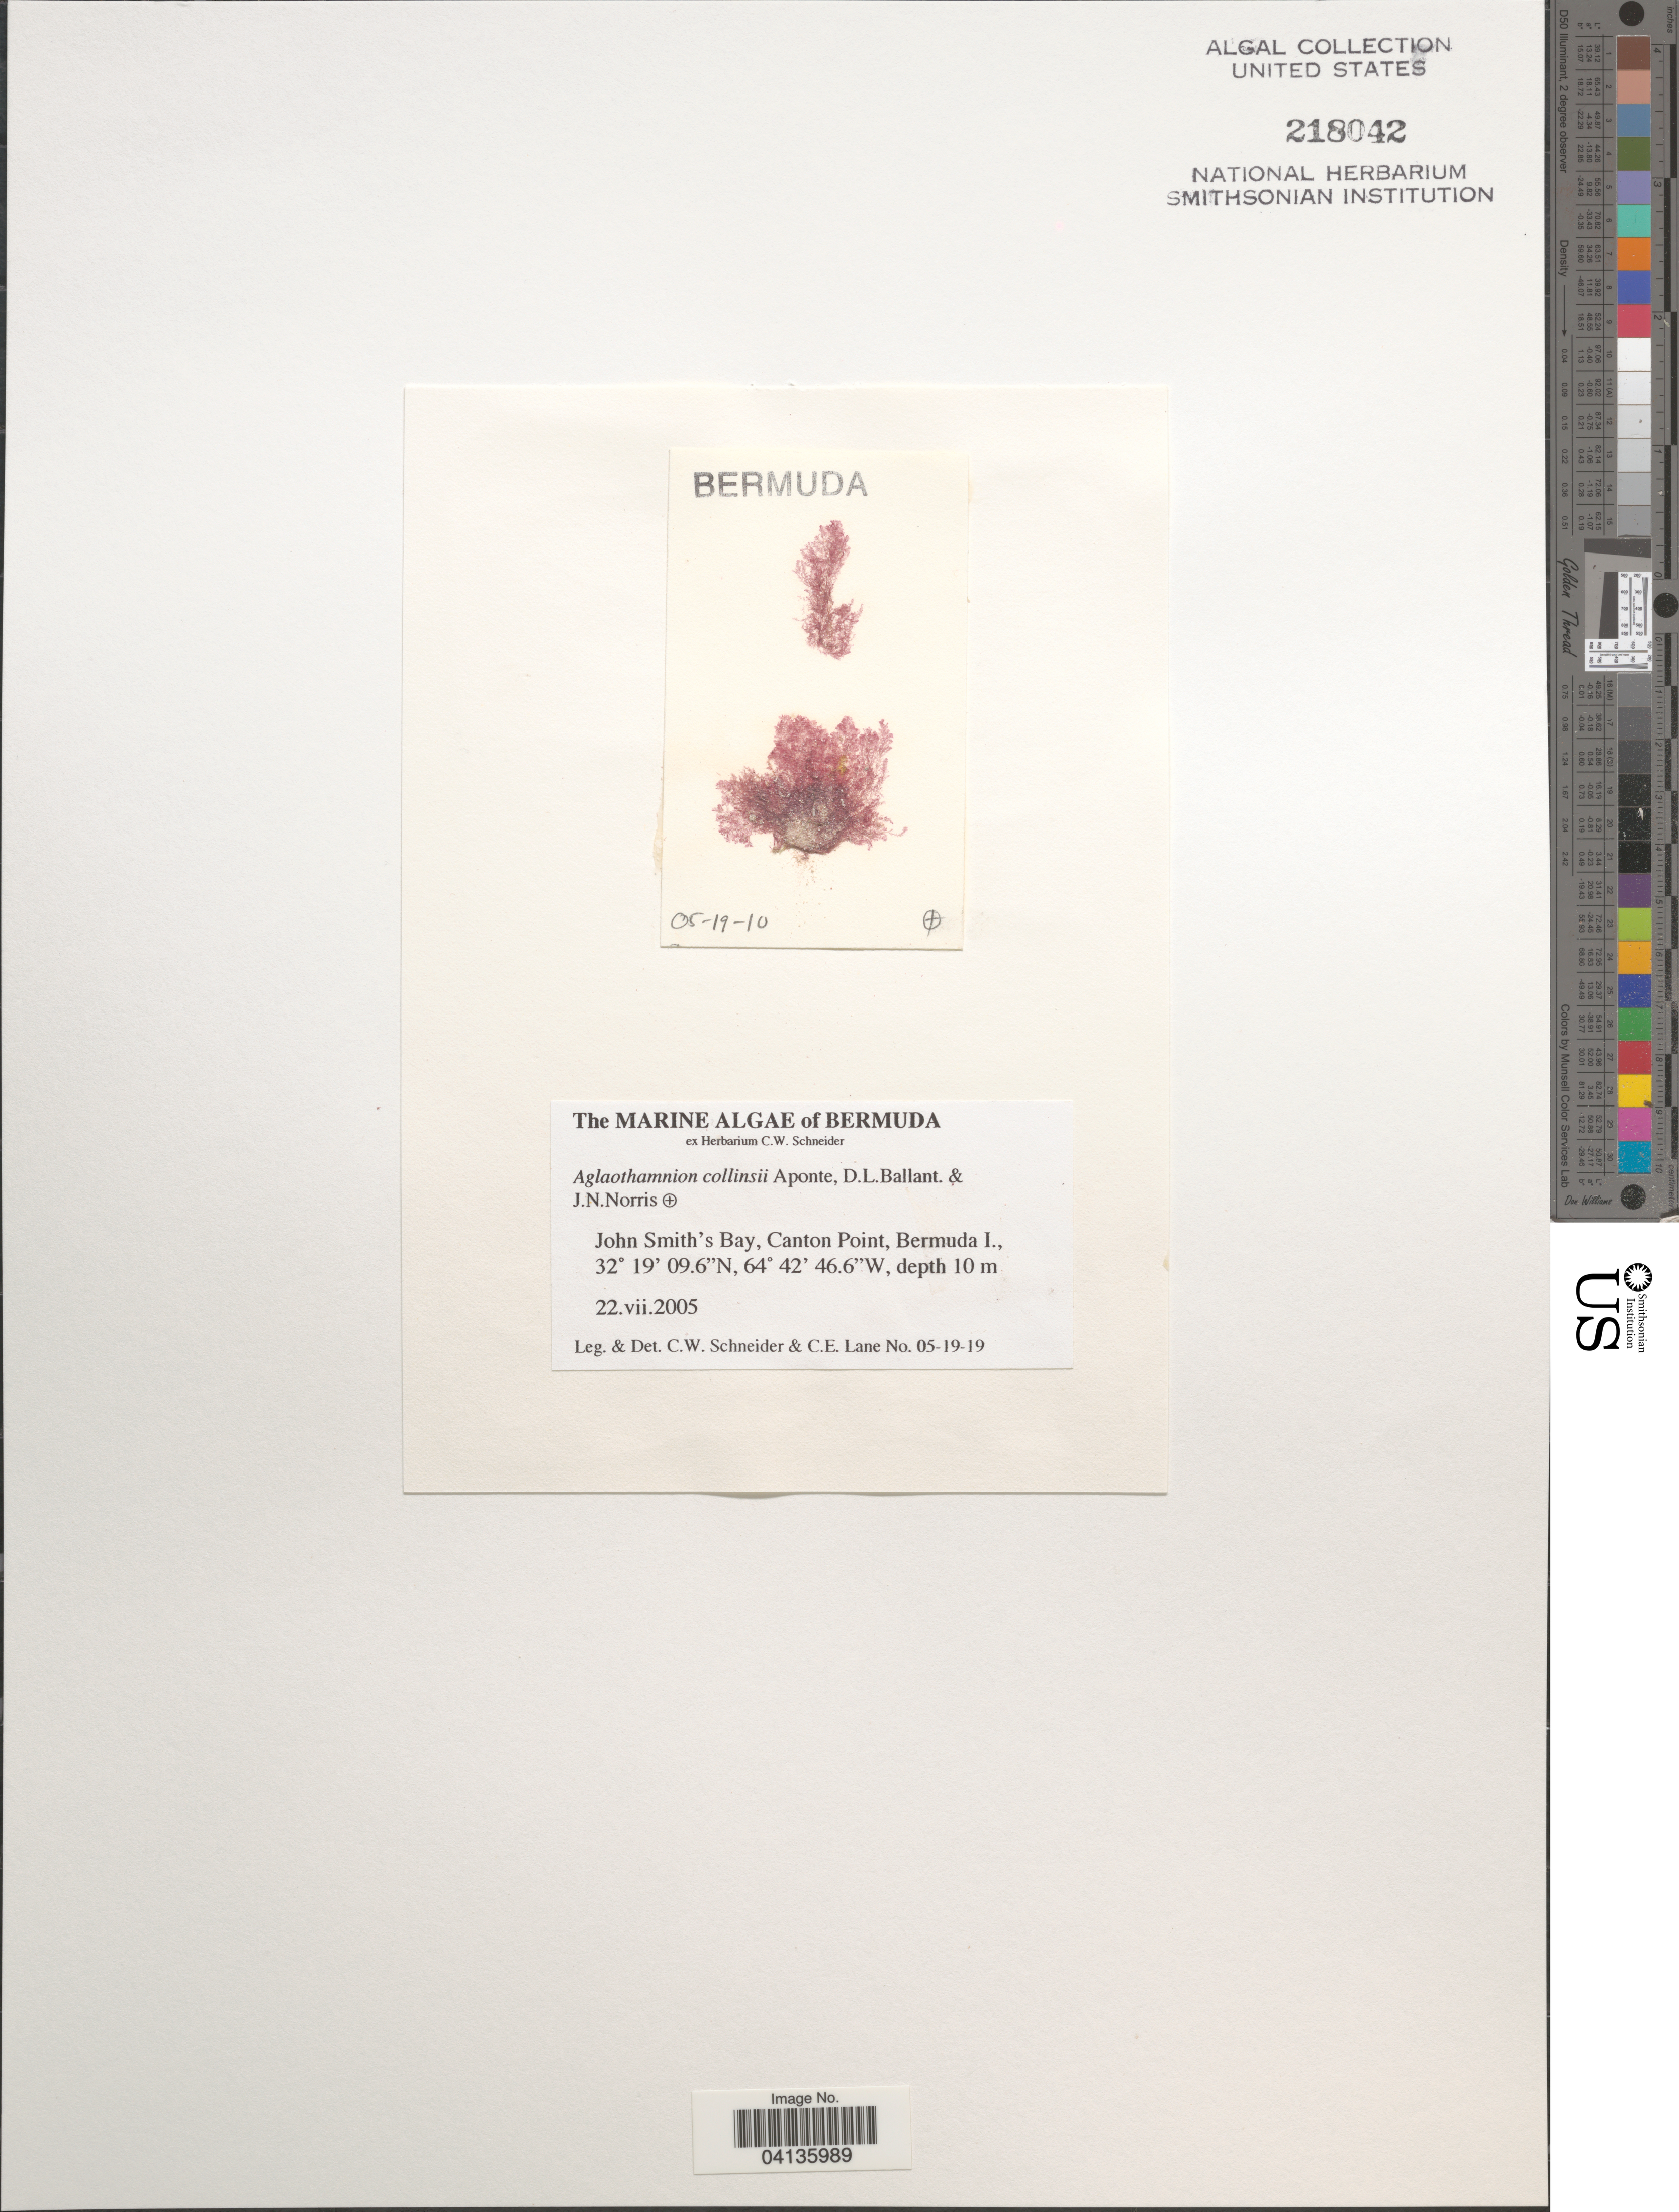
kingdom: Plantae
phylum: Rhodophyta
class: Florideophyceae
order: Ceramiales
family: Callithamniaceae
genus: Aglaothamnion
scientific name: Aglaothamnion collinsii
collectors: C. W.Schneider & C. E. Lane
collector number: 05-19-19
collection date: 2005-07-22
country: Bermuda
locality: John Smith's Bay, Canton Point, Bermuda I.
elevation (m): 10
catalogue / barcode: US 218042